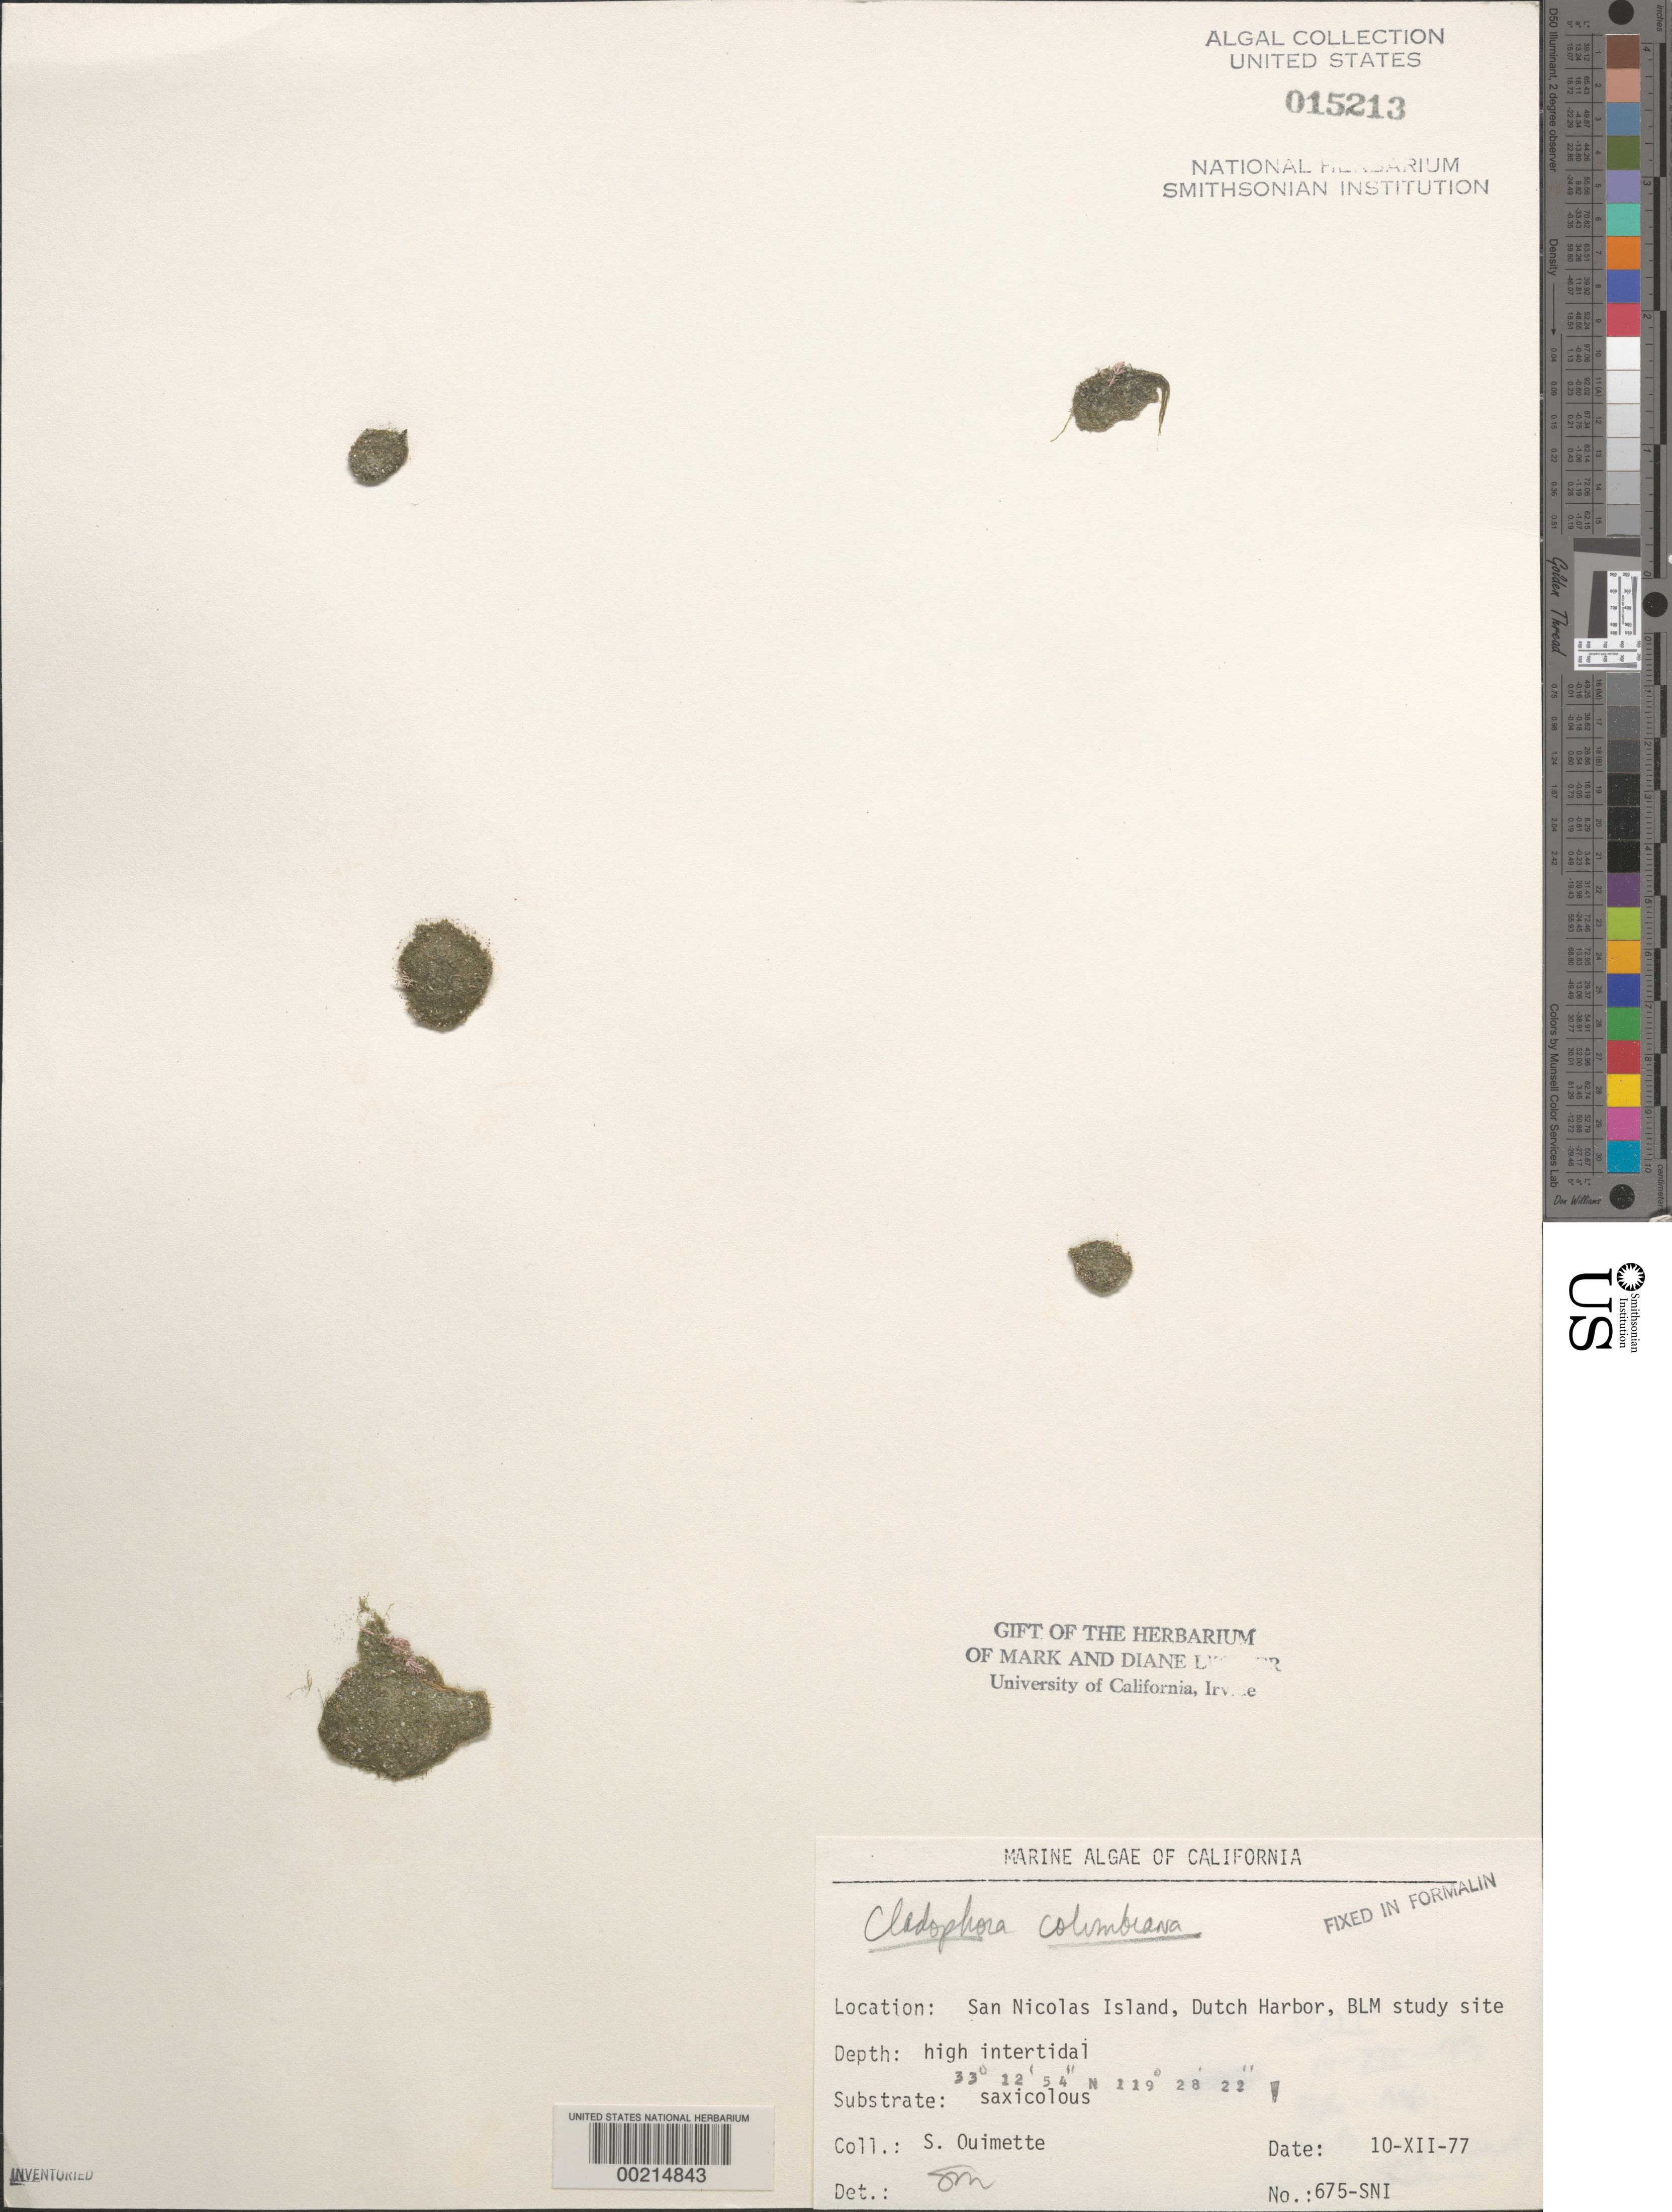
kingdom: Plantae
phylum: Chlorophyta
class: Ulvophyceae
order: Cladophorales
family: Cladophoraceae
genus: Cladophora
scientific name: Cladophora columbiana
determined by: Murray, S. N.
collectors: S. Ouimette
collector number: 675-sni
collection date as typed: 10 Dec 1977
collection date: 1977-12-10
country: United States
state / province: California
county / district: Ventura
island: San Nicolas Island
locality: Dutch Harbor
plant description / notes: BLM-SOCALBIGHT Rocky Intertidal Survey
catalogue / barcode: US 15213